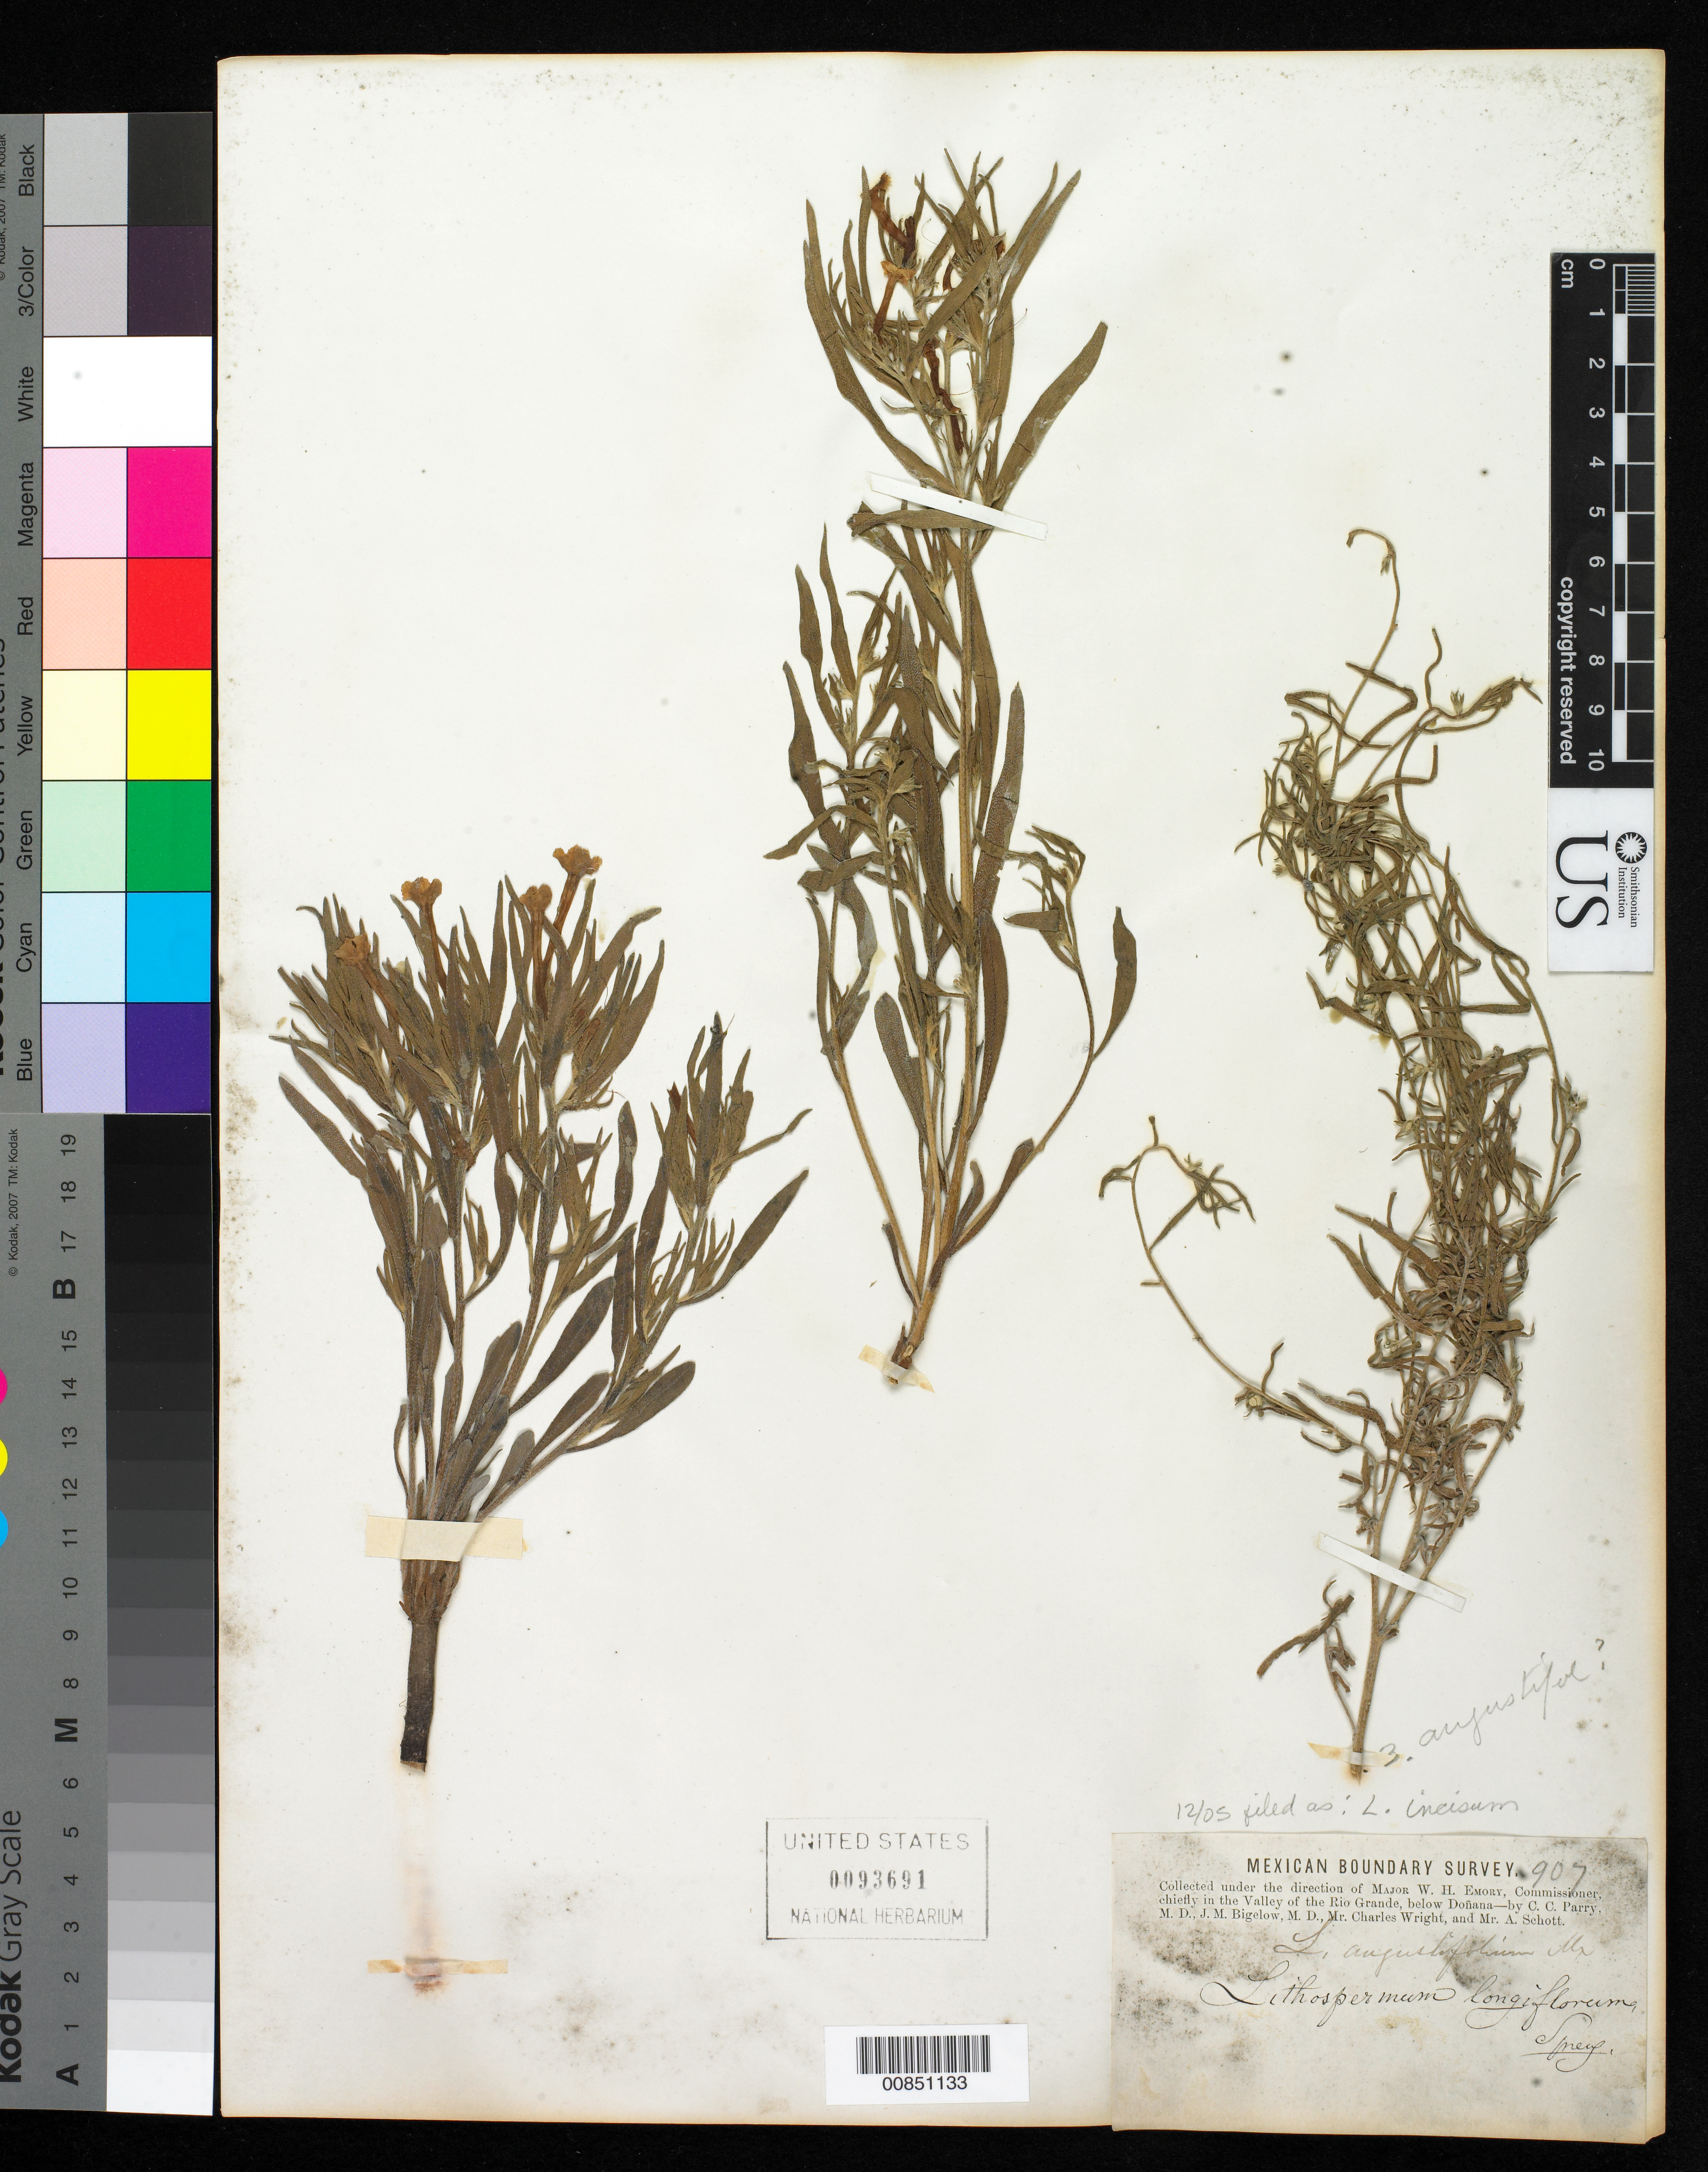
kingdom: Plantae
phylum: Tracheophyta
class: Magnoliopsida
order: Boraginales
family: Boraginaceae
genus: Lithospermum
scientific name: Lithospermum incisum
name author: Lehm.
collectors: C. C. Parry, J. M. Bigelow, C. Wright & A. C. V. Schott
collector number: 907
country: United States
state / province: New Mexico / Texas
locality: Valley of the Rio Grande, below Doñana.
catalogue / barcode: US 93691